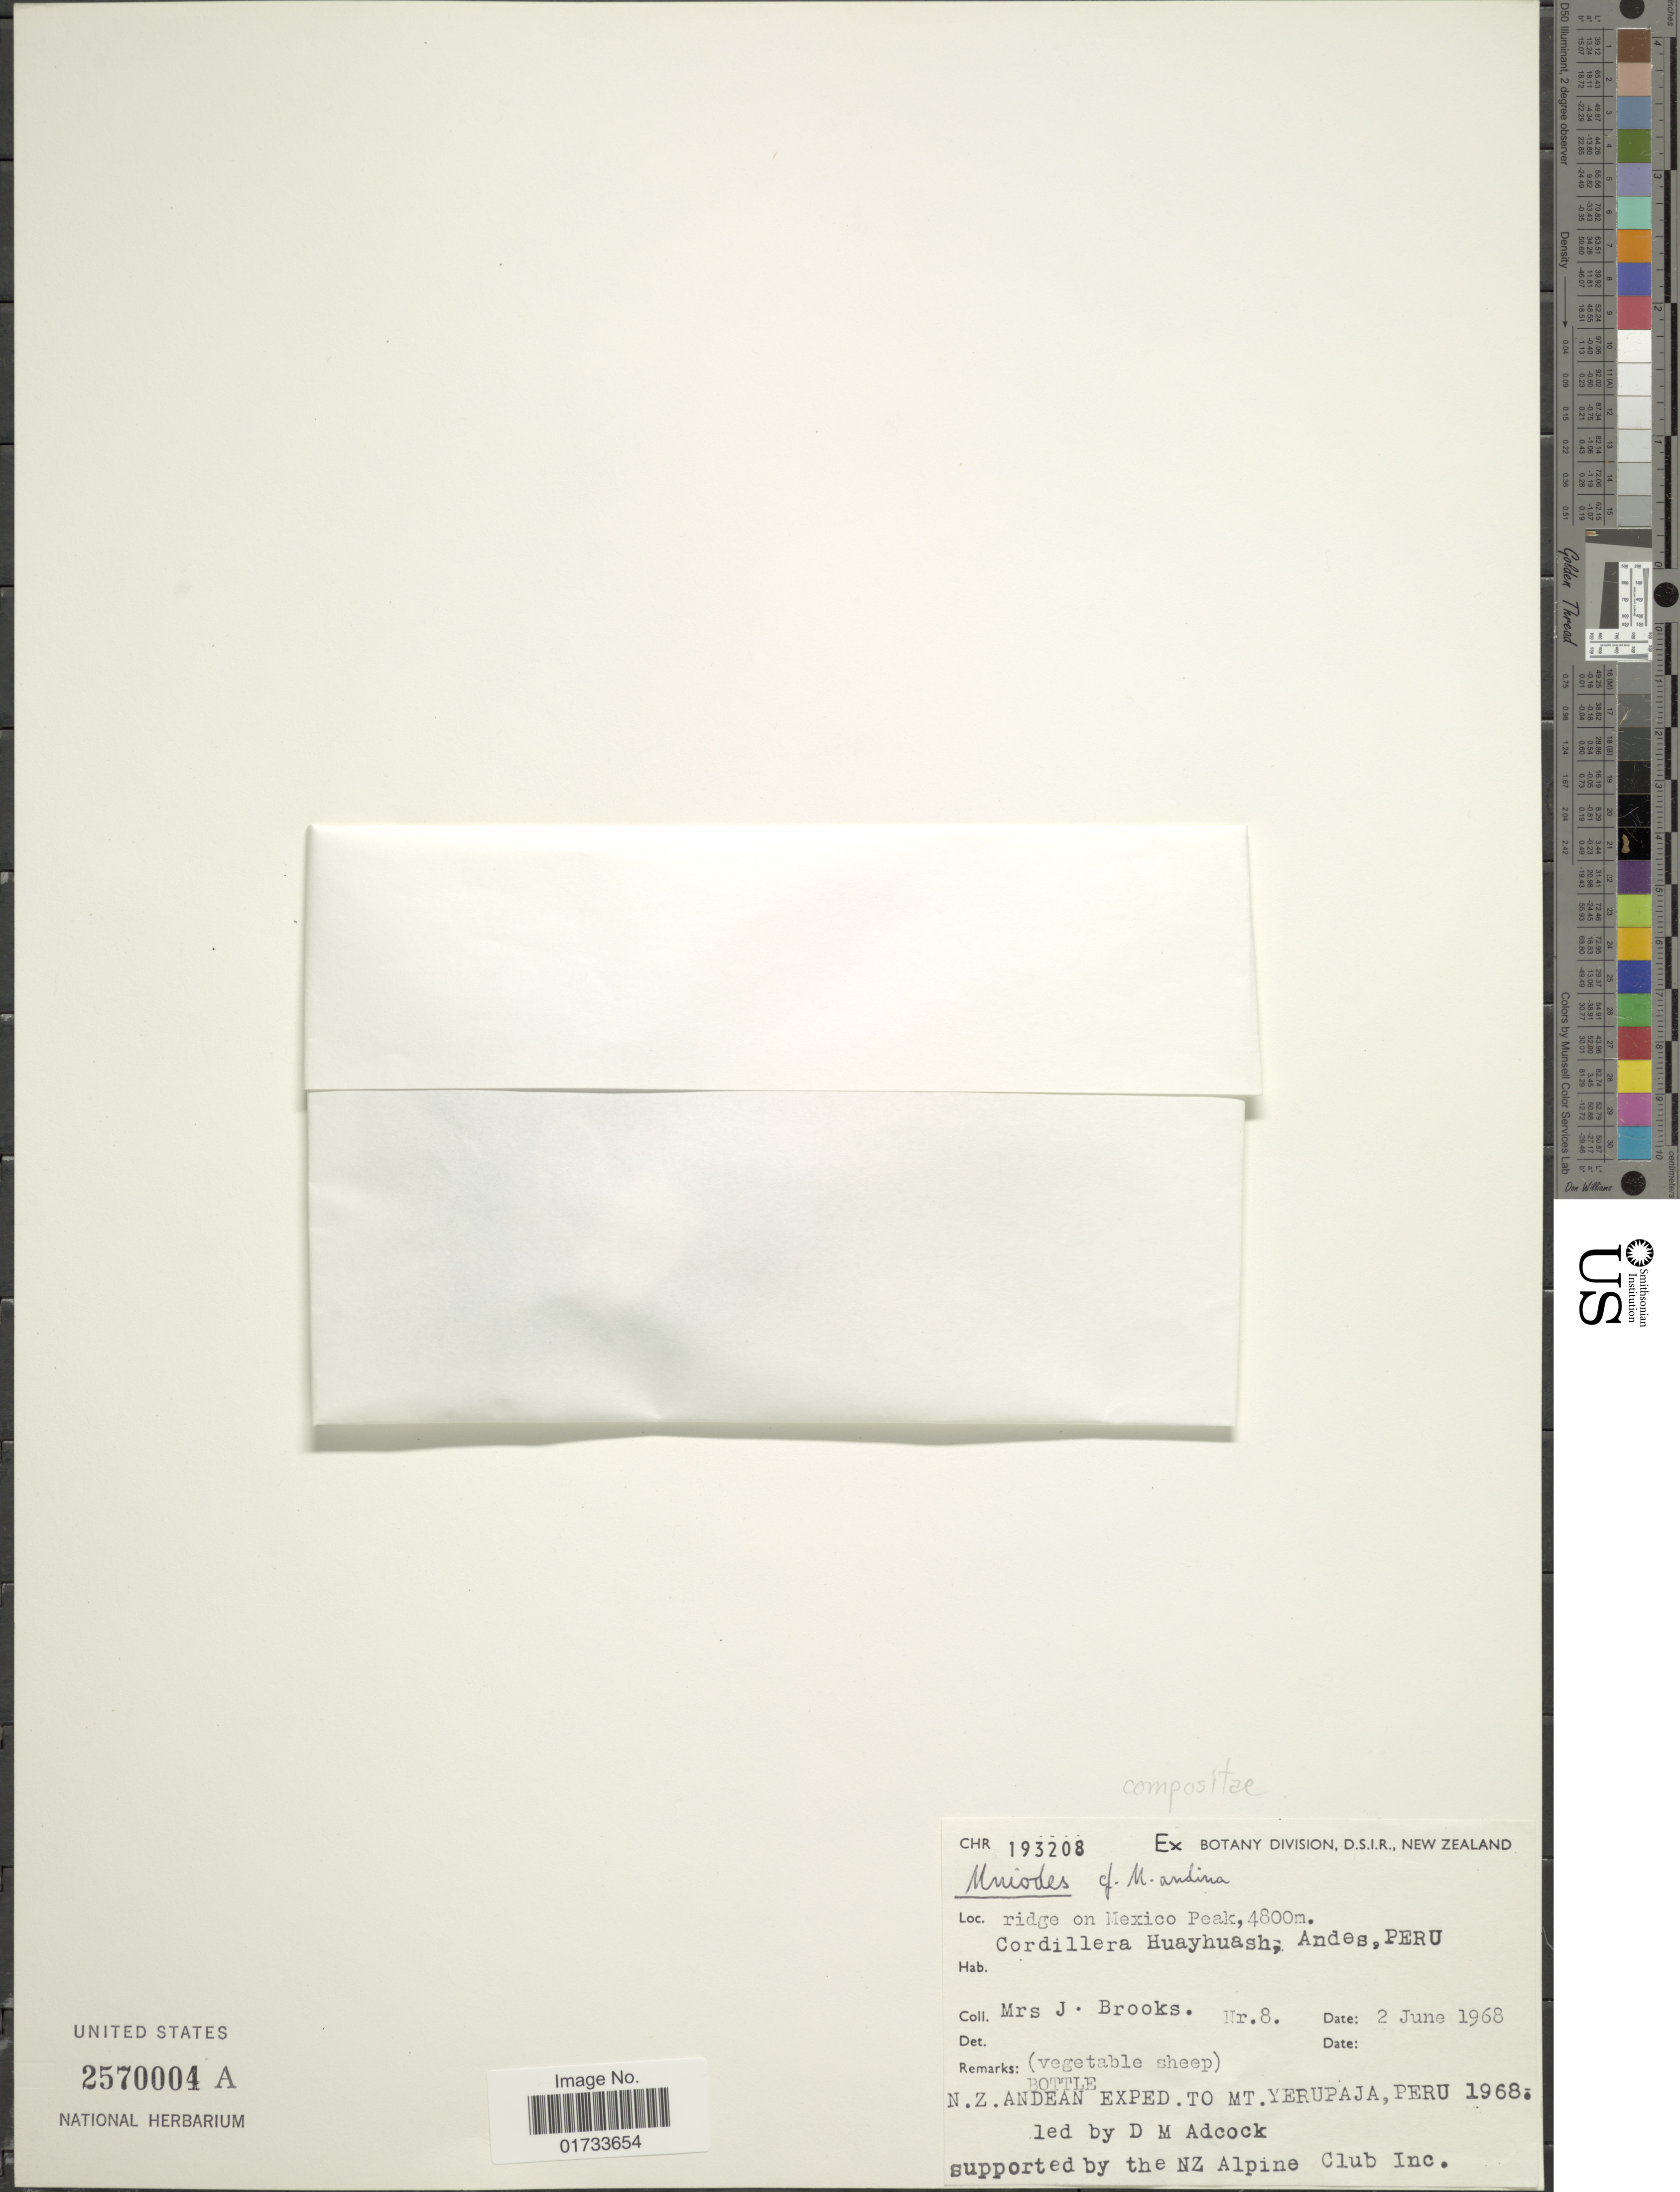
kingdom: Plantae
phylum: Tracheophyta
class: Magnoliopsida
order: Asterales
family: Asteraceae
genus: Mniodes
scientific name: Mniodes andina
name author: (A. Gray) A. Gray ex Hook. f. & A.B. Jacks.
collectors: J. Brooks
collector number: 8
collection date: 1968-06-02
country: Peru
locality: Ridge on Mexico Peak, Cordillera Huayhuash, Andes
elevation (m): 4800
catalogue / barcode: US 2570004A